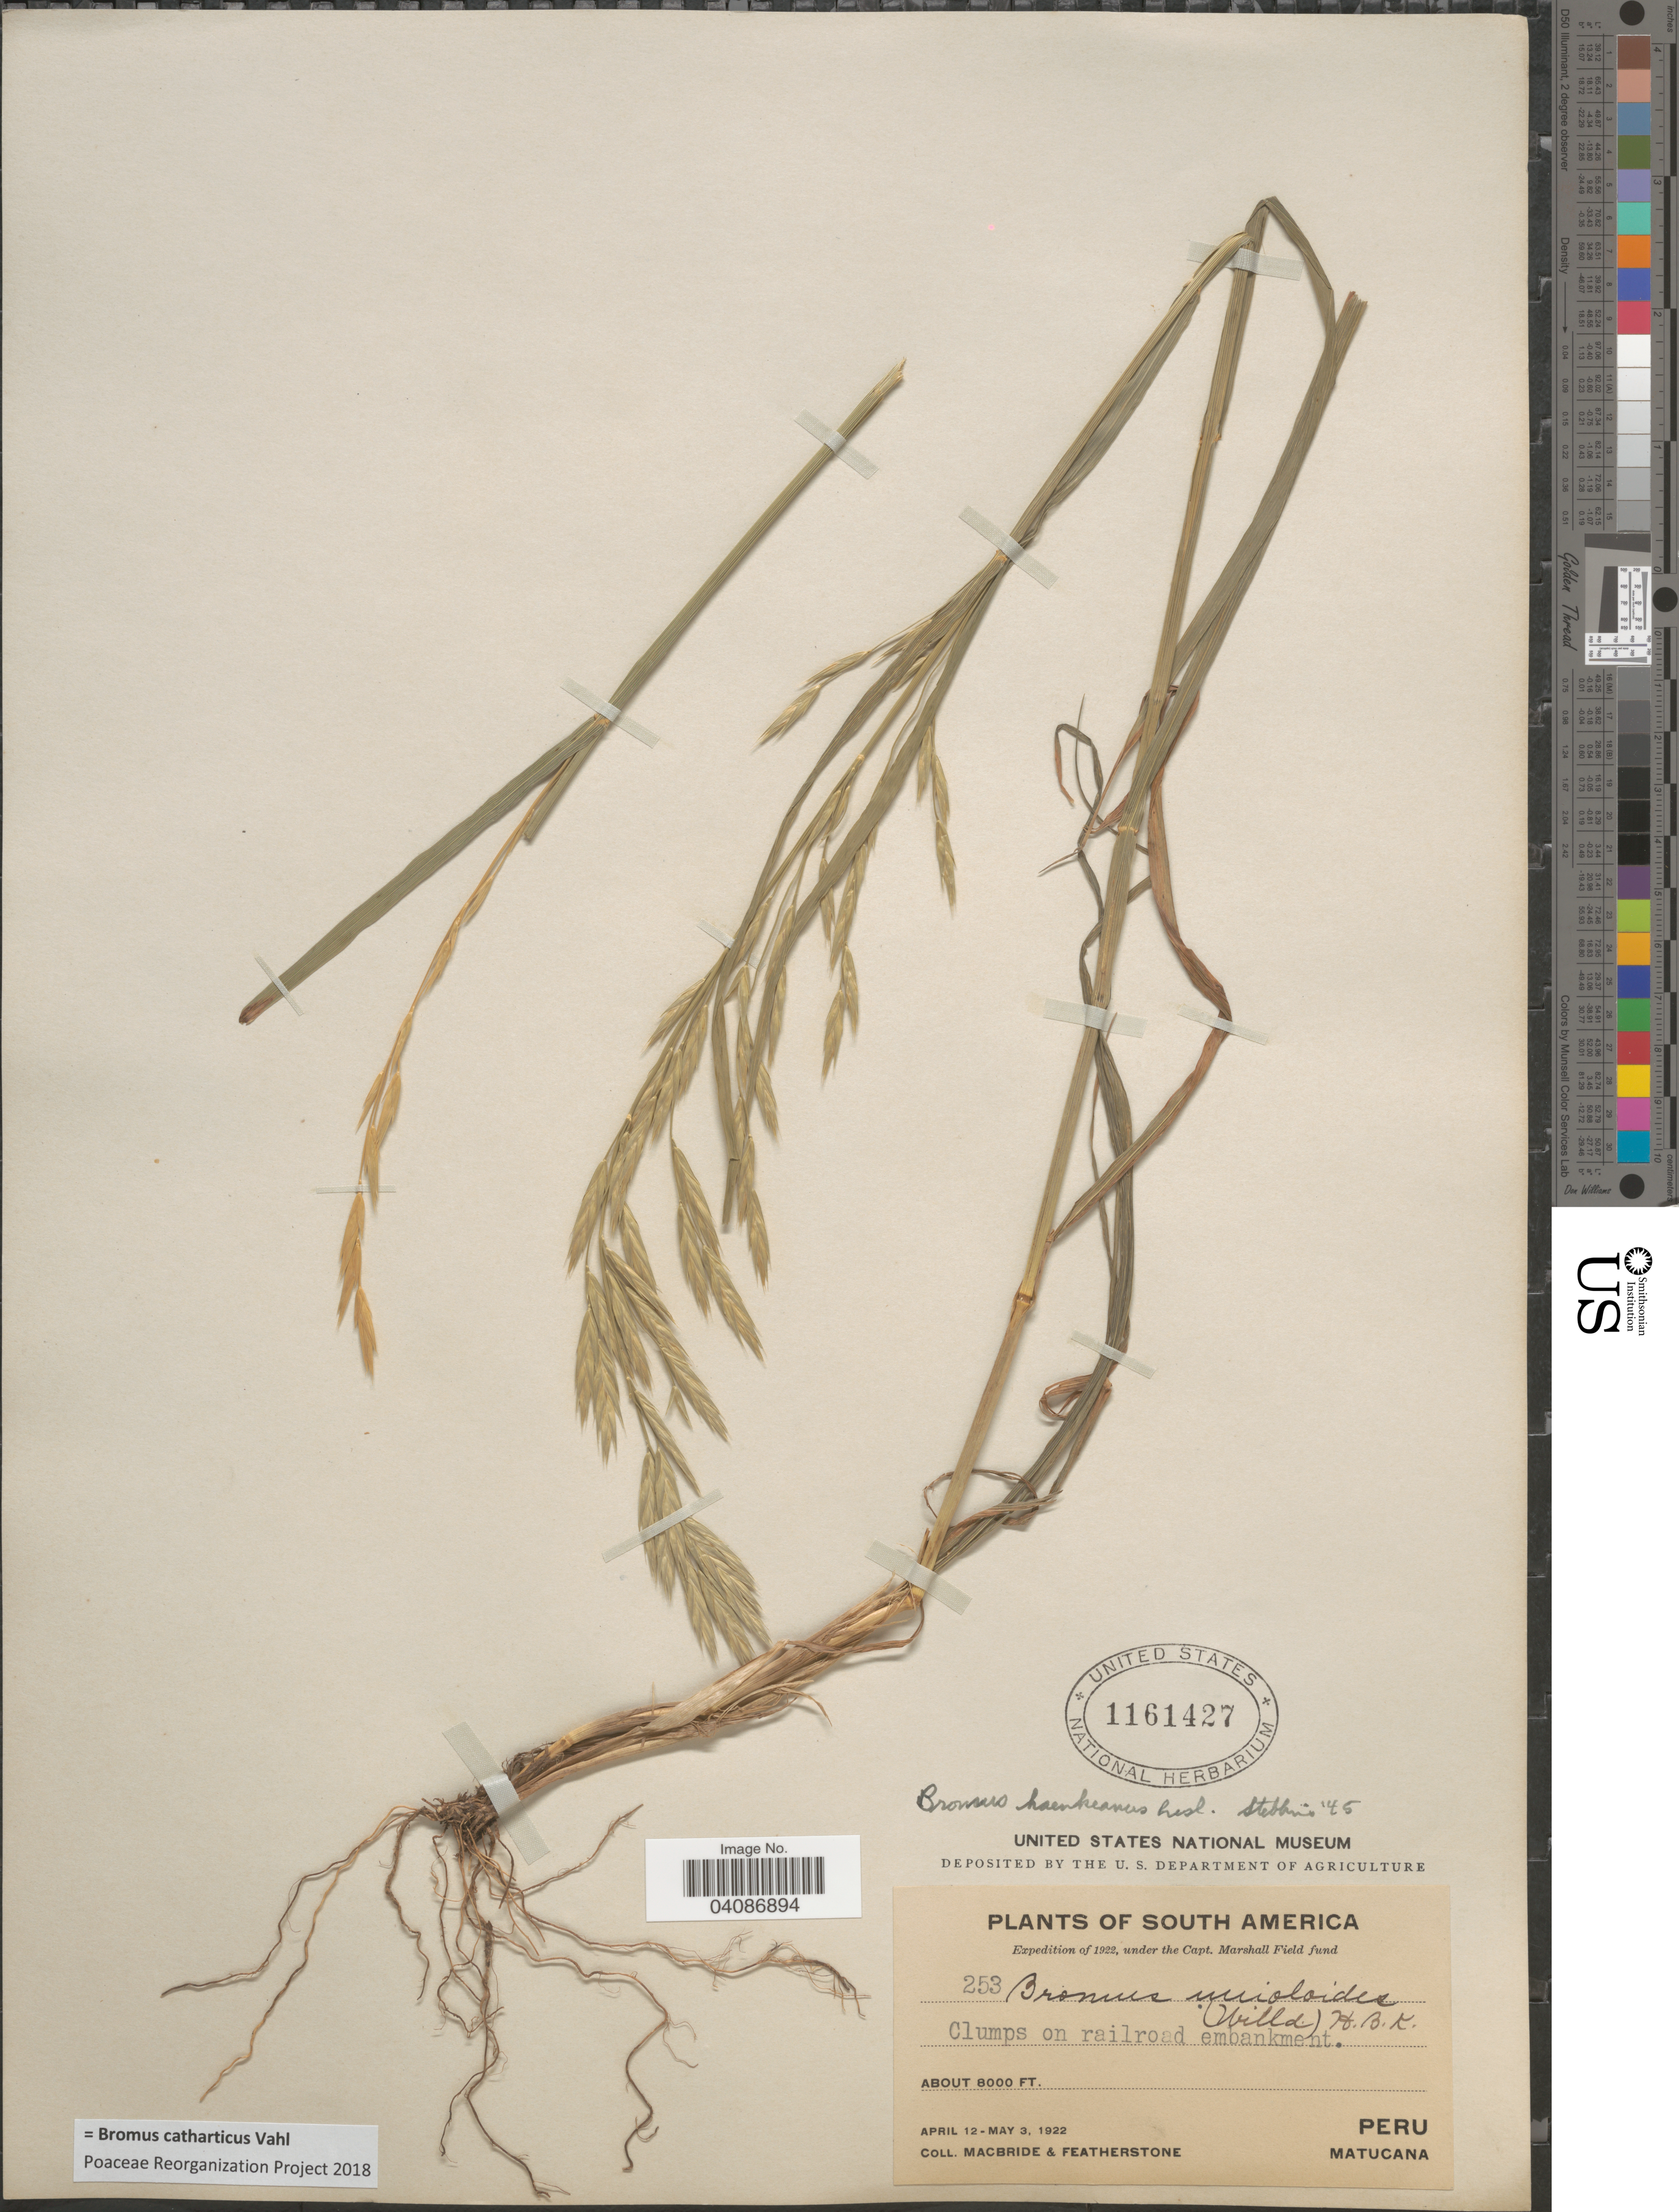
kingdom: Plantae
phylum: Tracheophyta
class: Liliopsida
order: Poales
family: Poaceae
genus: Bromus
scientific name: Bromus catharticus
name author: Vahl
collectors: Macbride, -- & -. Featherstone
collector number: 253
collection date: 1922-04-12/1922-05-03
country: Peru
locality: Clumps on railroad embankment. Matucana.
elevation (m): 2438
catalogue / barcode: US 1161427